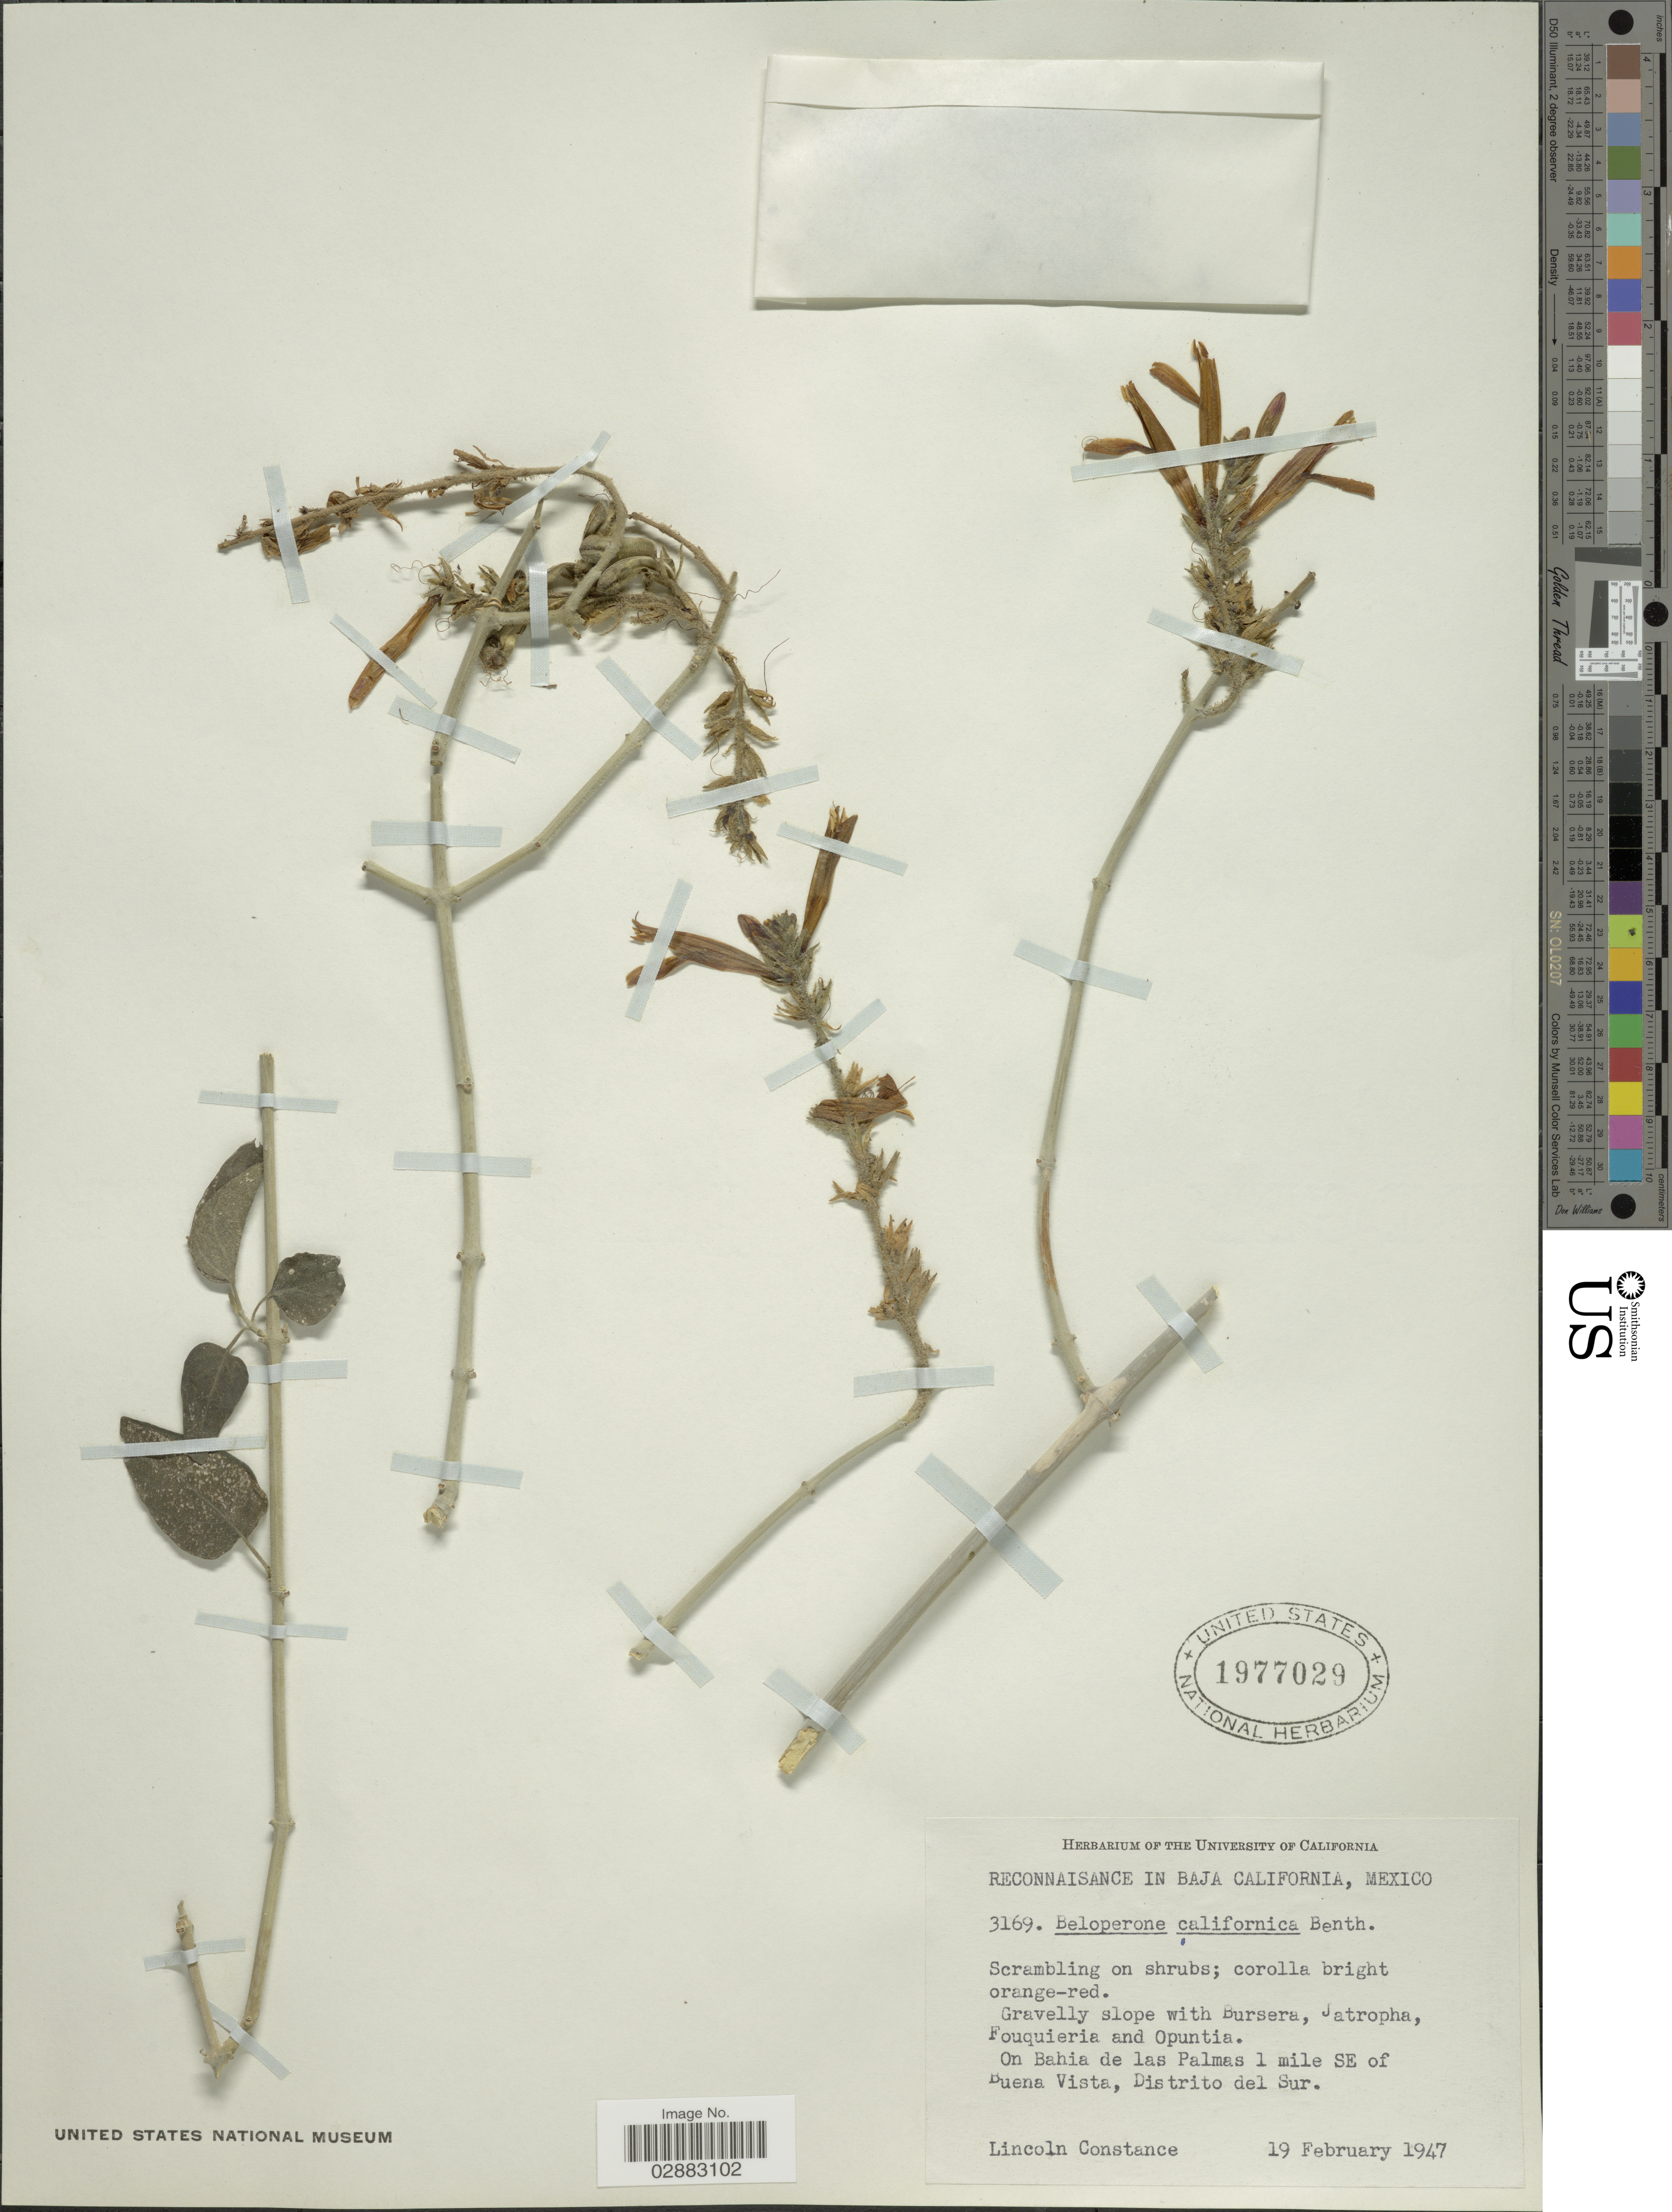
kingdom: Plantae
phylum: Tracheophyta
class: Magnoliopsida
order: Lamiales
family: Acanthaceae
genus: Beloperone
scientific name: Beloperone californica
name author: Benth.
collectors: L. Constance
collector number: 3169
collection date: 1947-02-19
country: Mexico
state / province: Baja California Sur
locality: On Bahia de las Palmas 1 mile SE of Buena Vista, Distrito del Sur.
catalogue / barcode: US 1977029